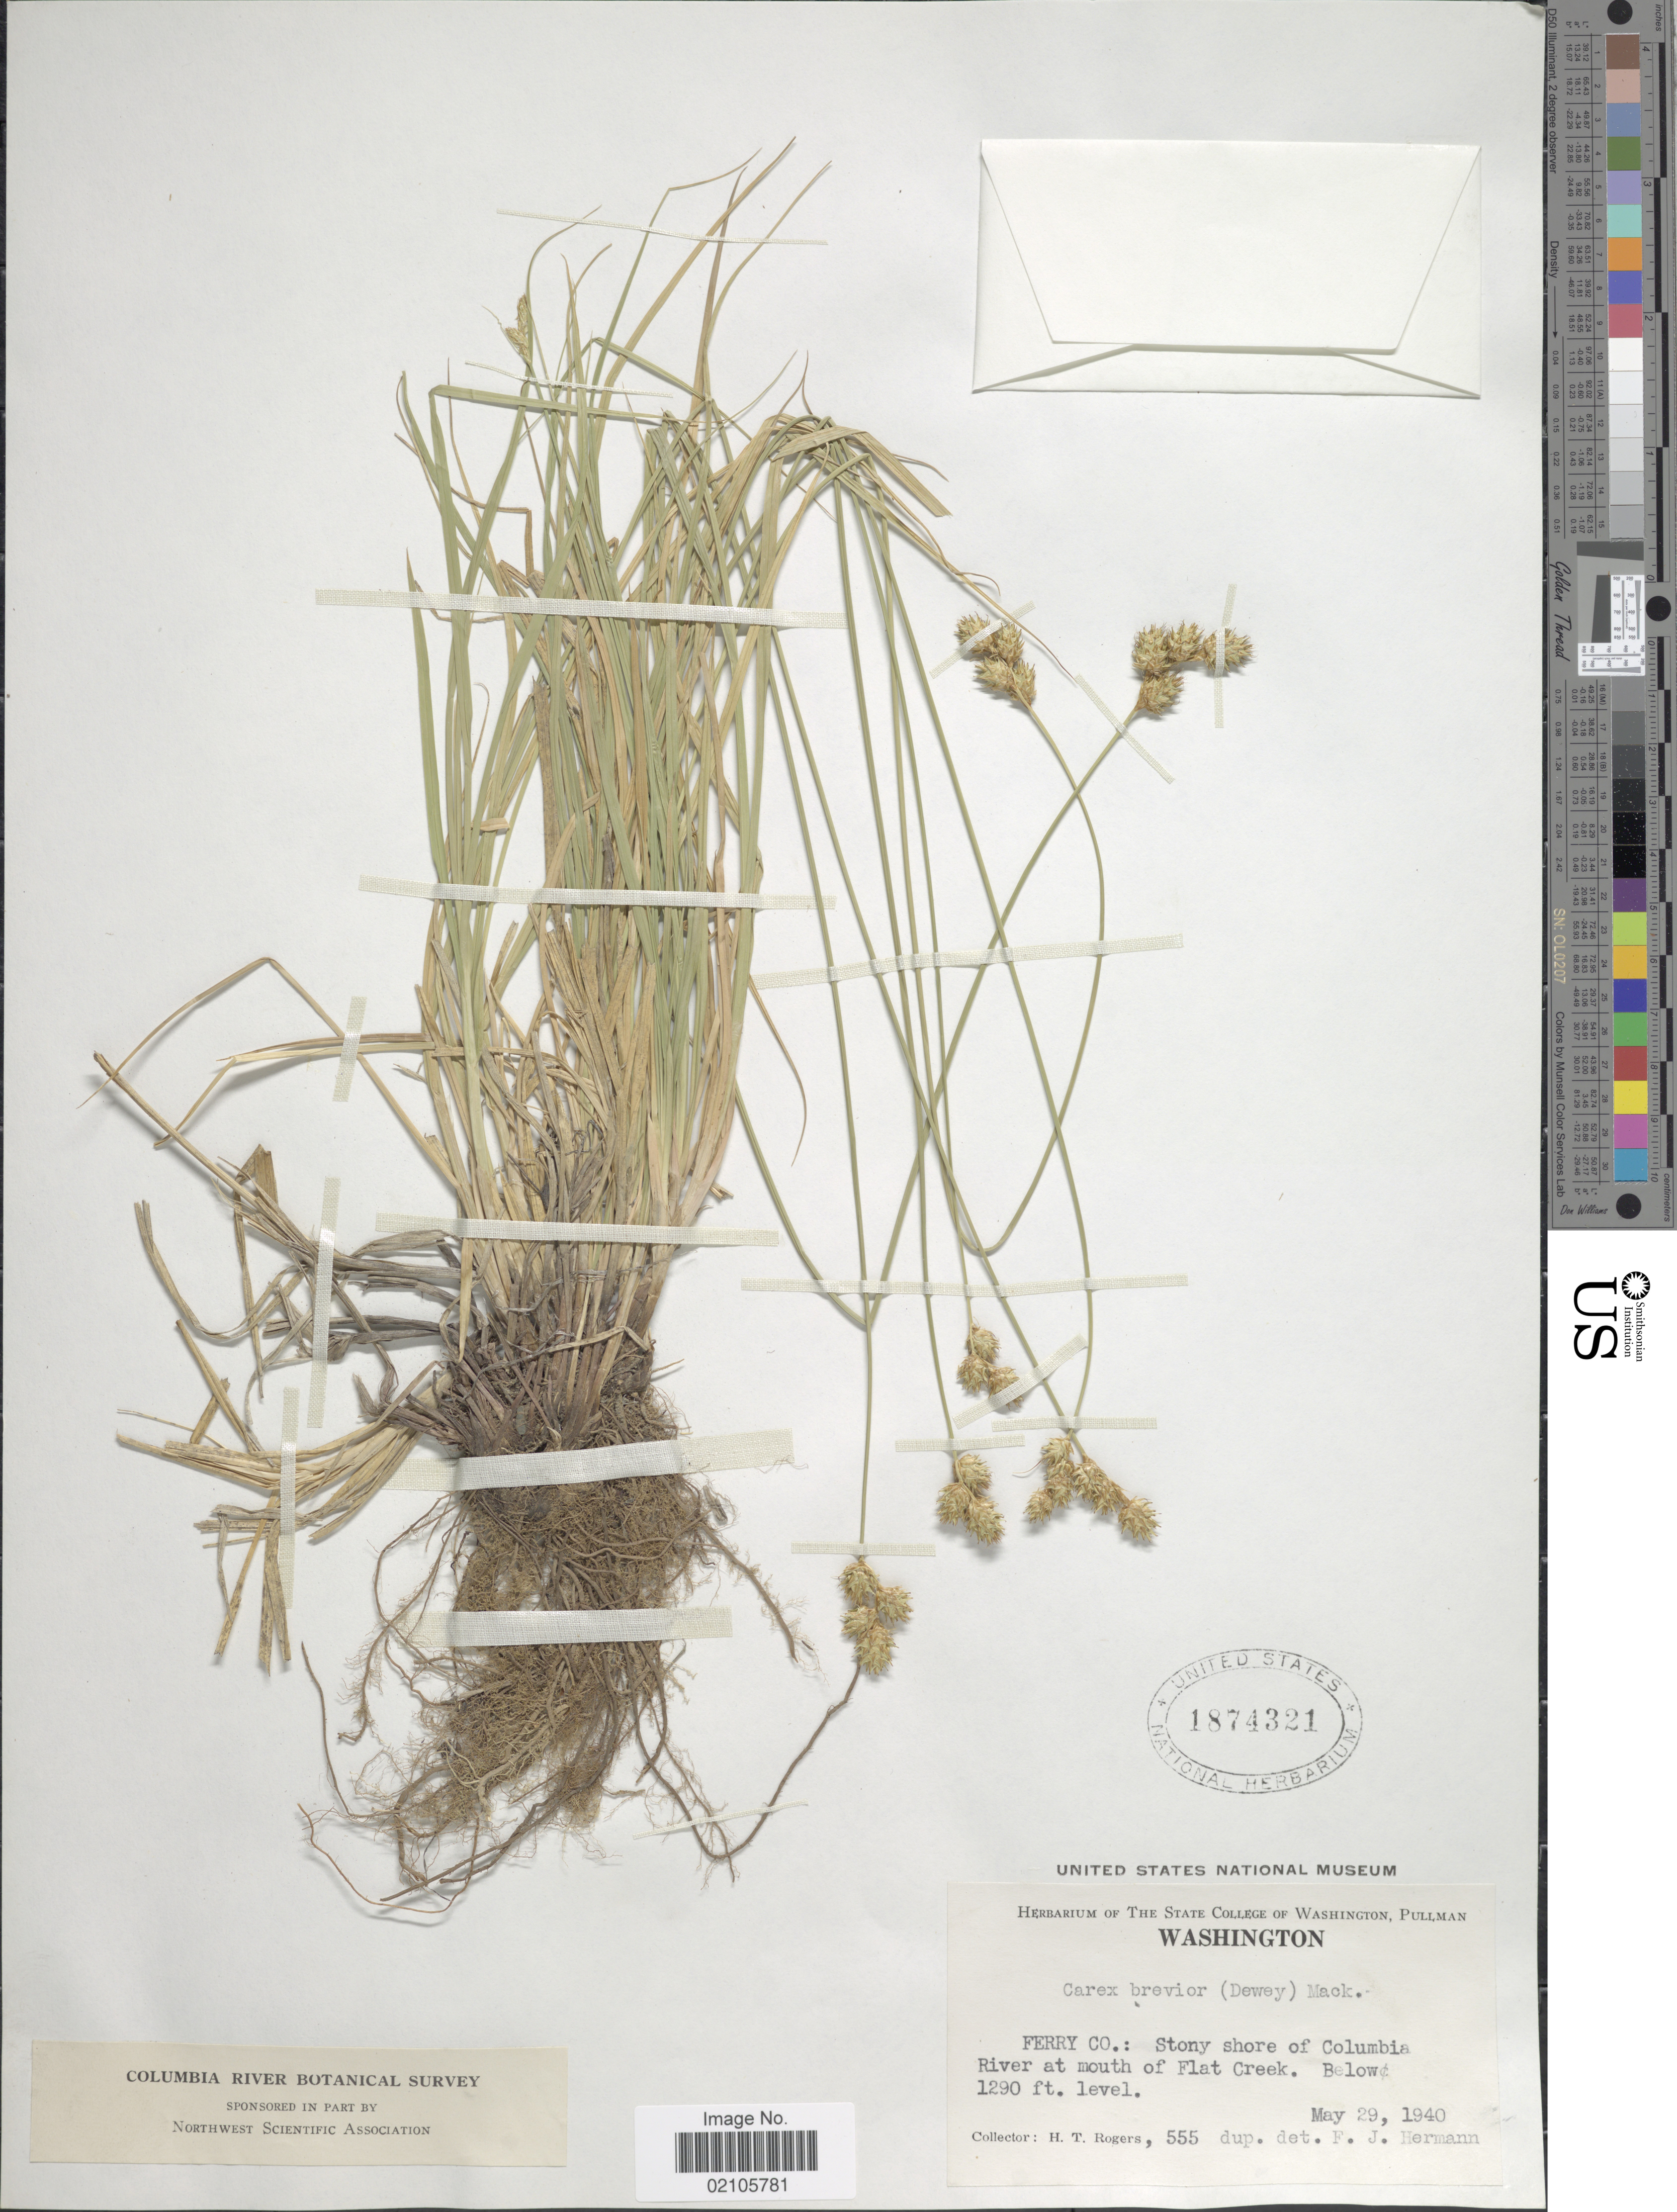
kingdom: Plantae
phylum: Tracheophyta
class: Liliopsida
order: Poales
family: Cyperaceae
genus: Carex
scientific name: Carex brevior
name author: (Dewey) Mack. ex Lunell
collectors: H. Rogers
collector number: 555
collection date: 1940-05-29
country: United States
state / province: Washington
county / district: Ferry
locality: Ferry Co.: Stony shore of Columbia River at mouth of Flat Creek.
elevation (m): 393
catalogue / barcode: US 1874321